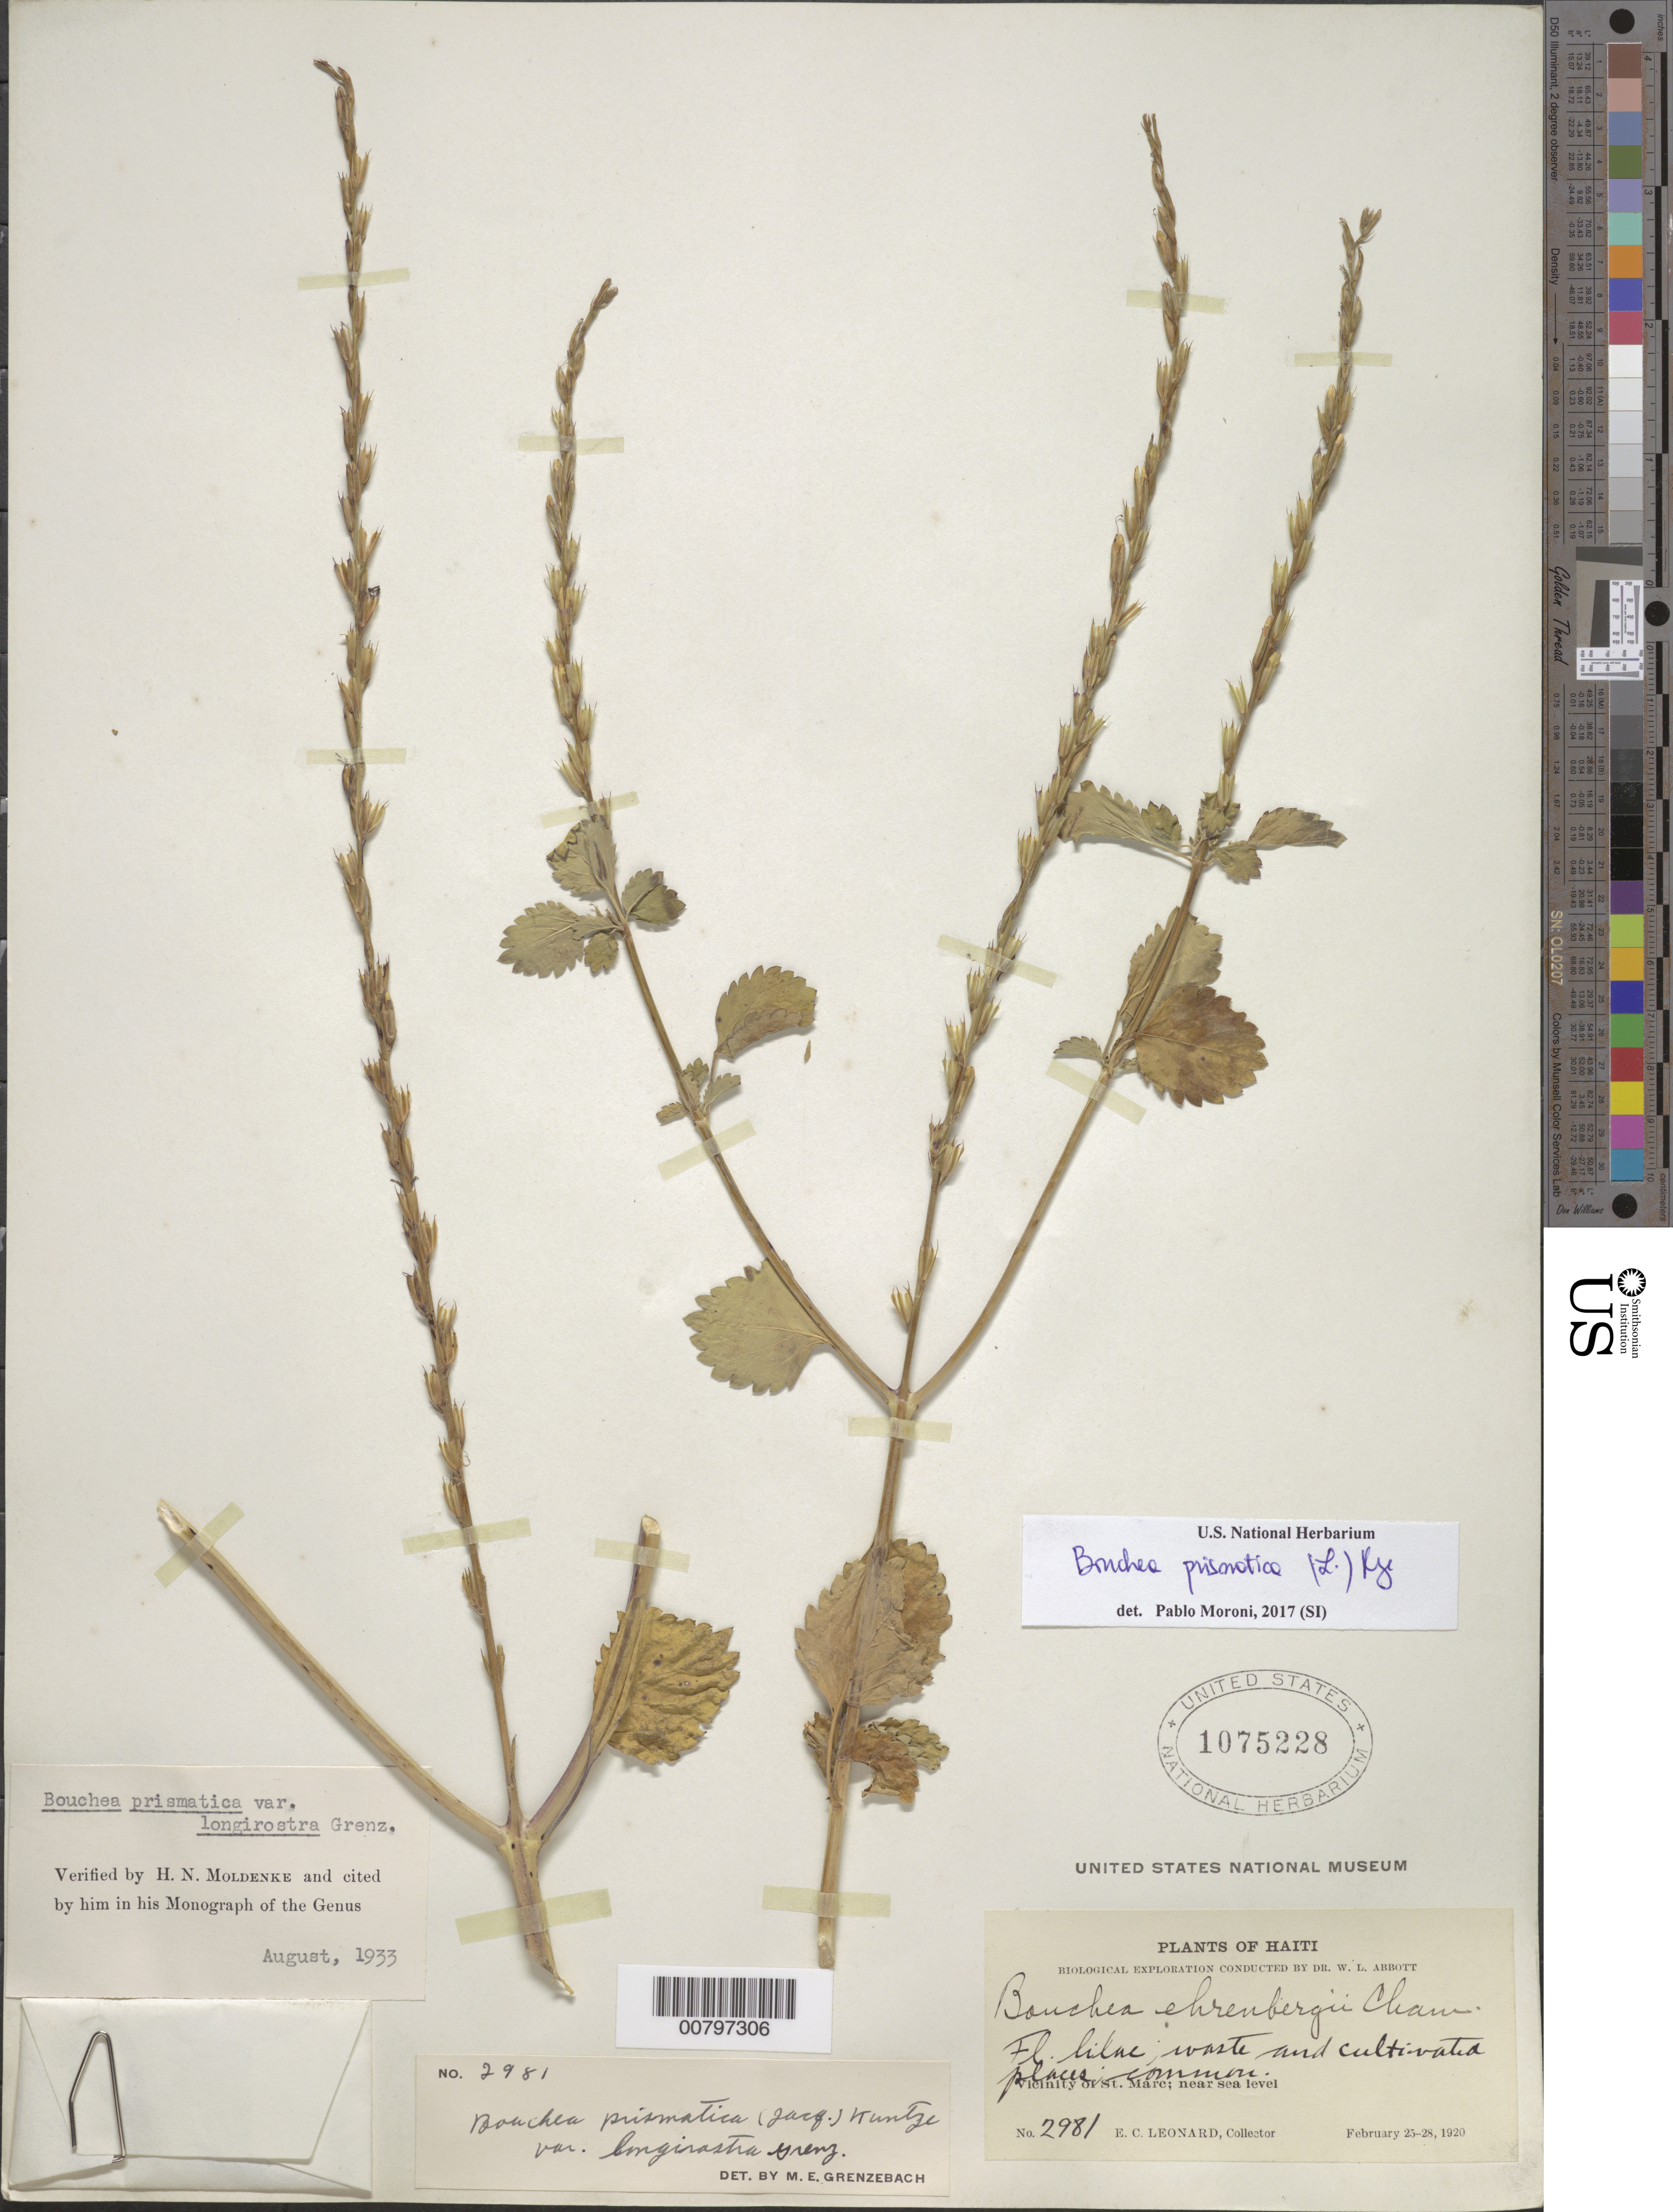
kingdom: Plantae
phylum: Tracheophyta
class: Magnoliopsida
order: Lamiales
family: Verbenaceae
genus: Bouchea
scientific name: Bouchea prismatica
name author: (L.) Kuntze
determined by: Moldenke, H. N.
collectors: E. C. Leonard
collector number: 2981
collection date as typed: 25 Feb 1920 to 28 Feb 1920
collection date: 1920-02-25/1920-02-28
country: Haiti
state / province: Artibonite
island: Hispaniola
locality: Vicinity of St. Marc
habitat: Waste and cultivated areas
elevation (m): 0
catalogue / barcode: US 1075228